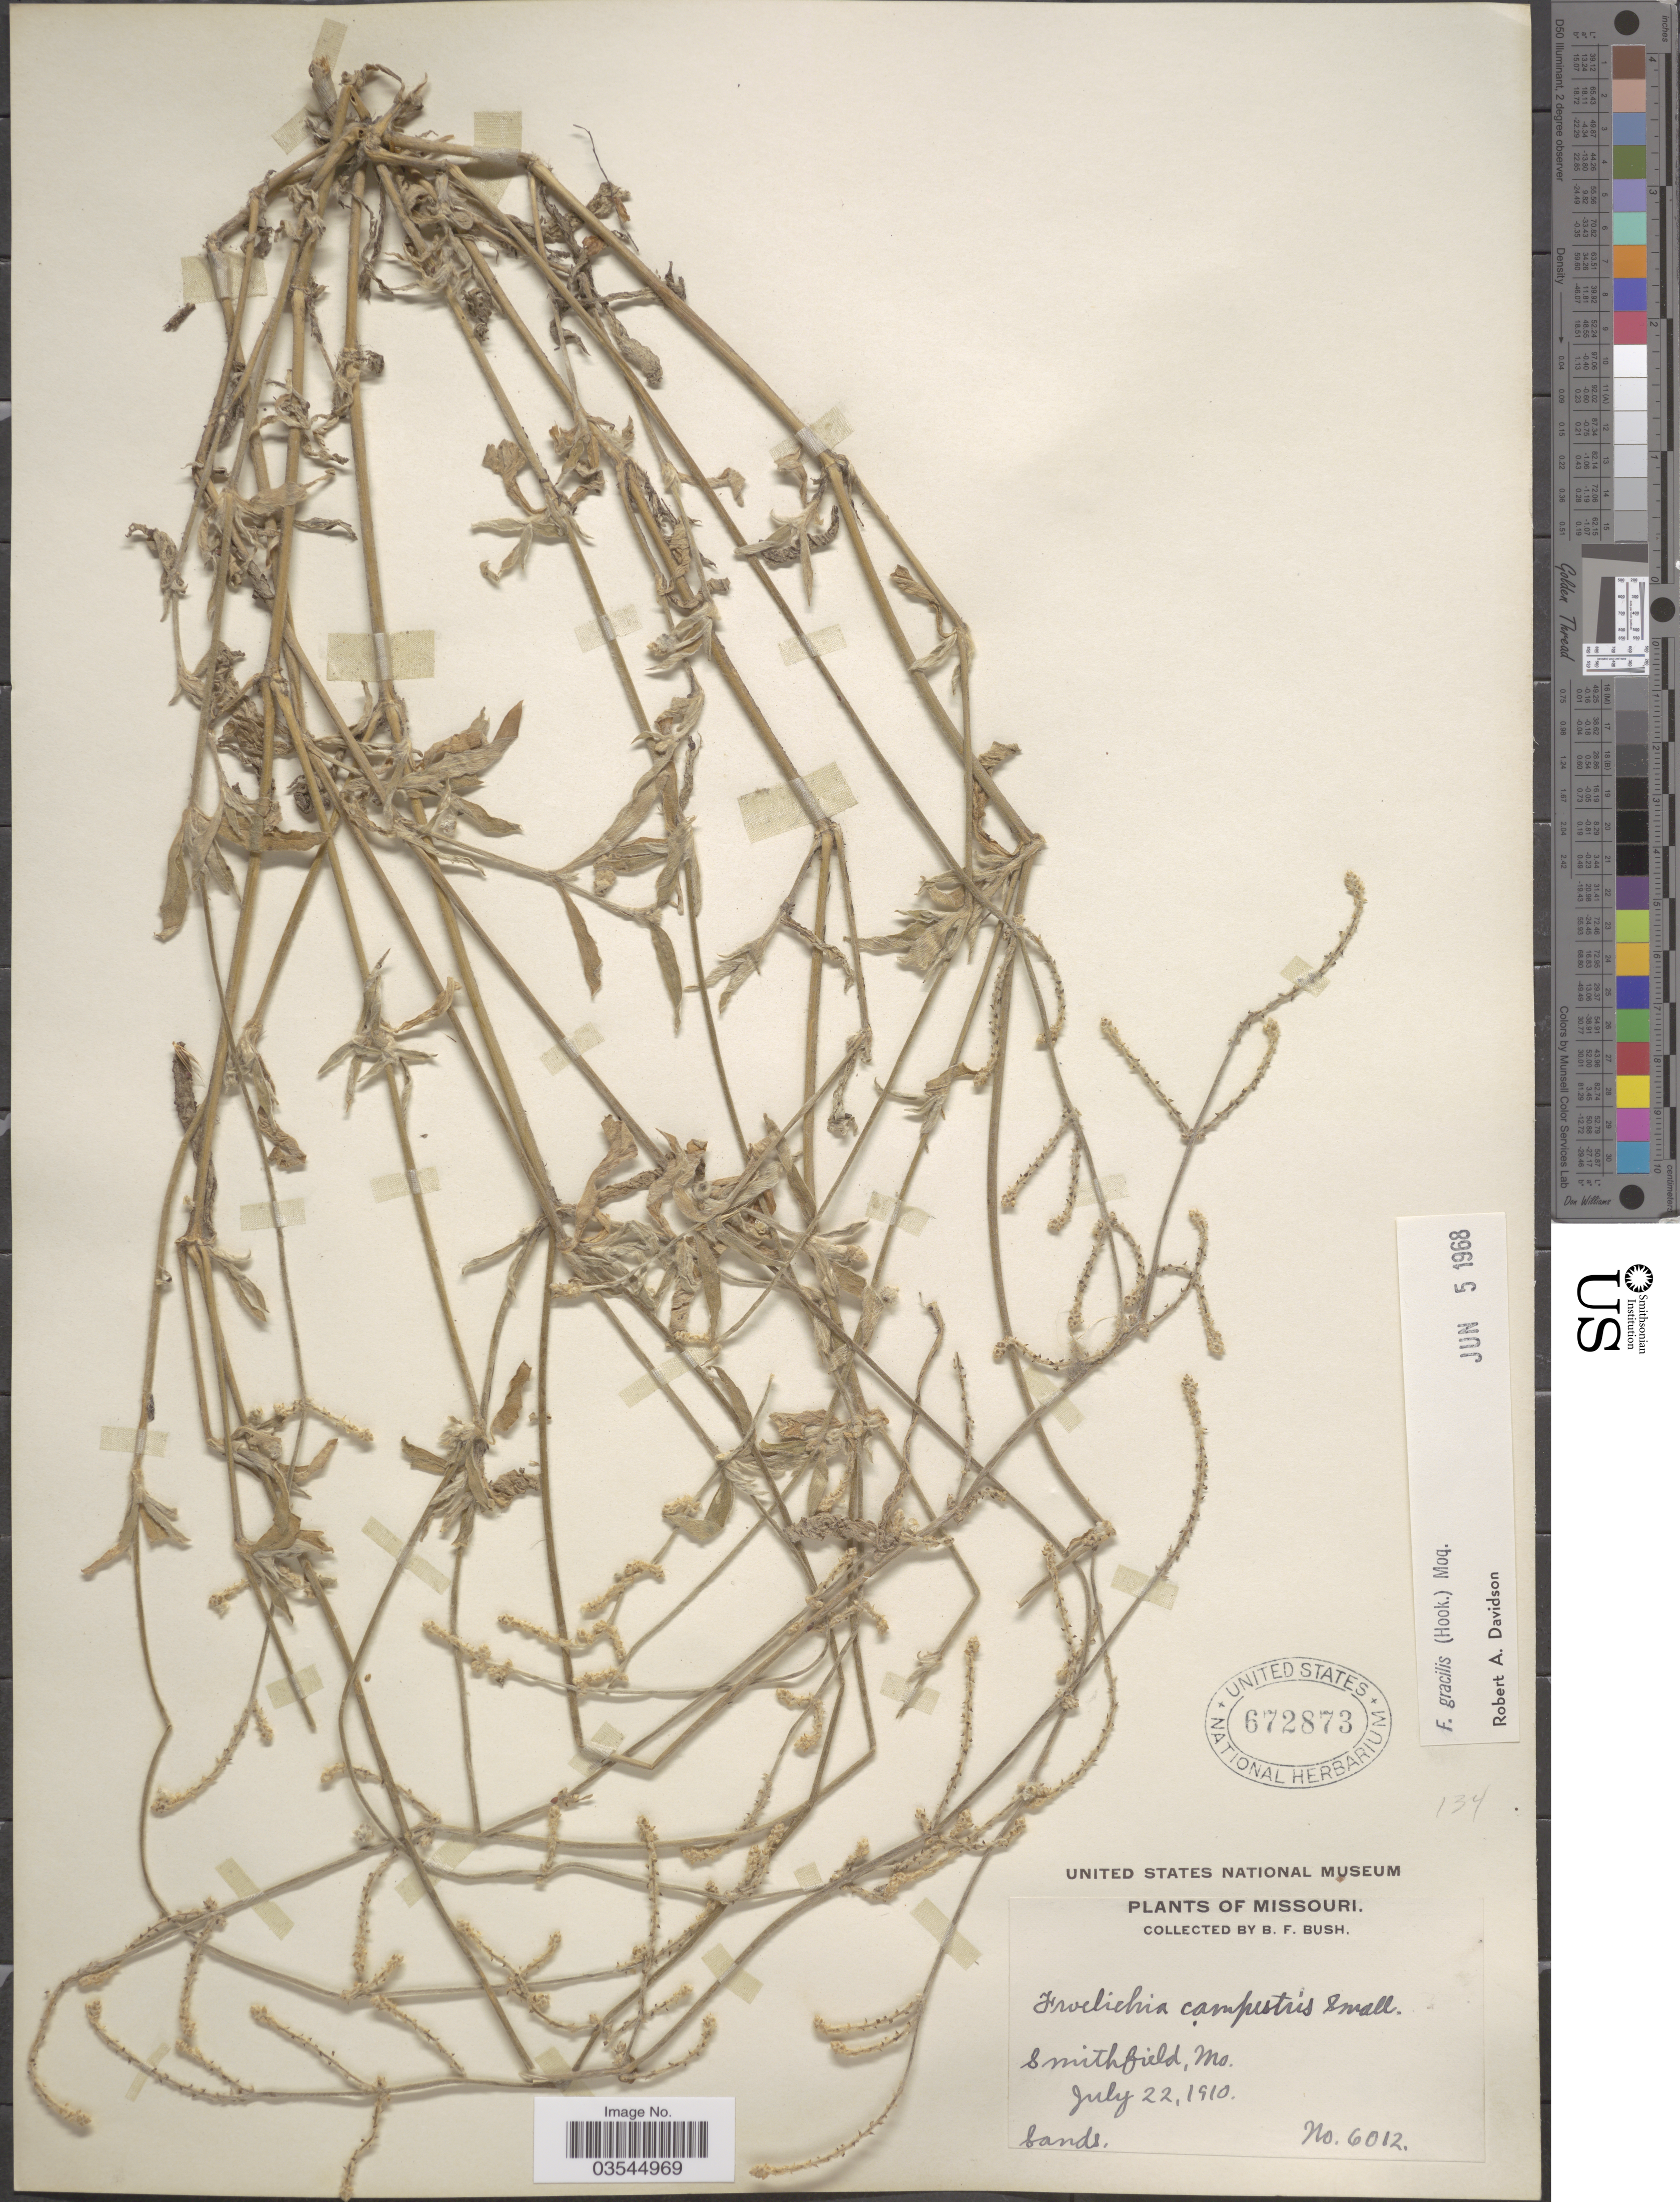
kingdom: Plantae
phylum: Tracheophyta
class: Magnoliopsida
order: Caryophyllales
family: Amaranthaceae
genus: Froelichia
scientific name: Froelichia gracilis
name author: (Hook.) Moq.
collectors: B. F. Bush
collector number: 6012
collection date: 1910-07-22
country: United States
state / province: Missouri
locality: Smithfield.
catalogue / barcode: US 672873